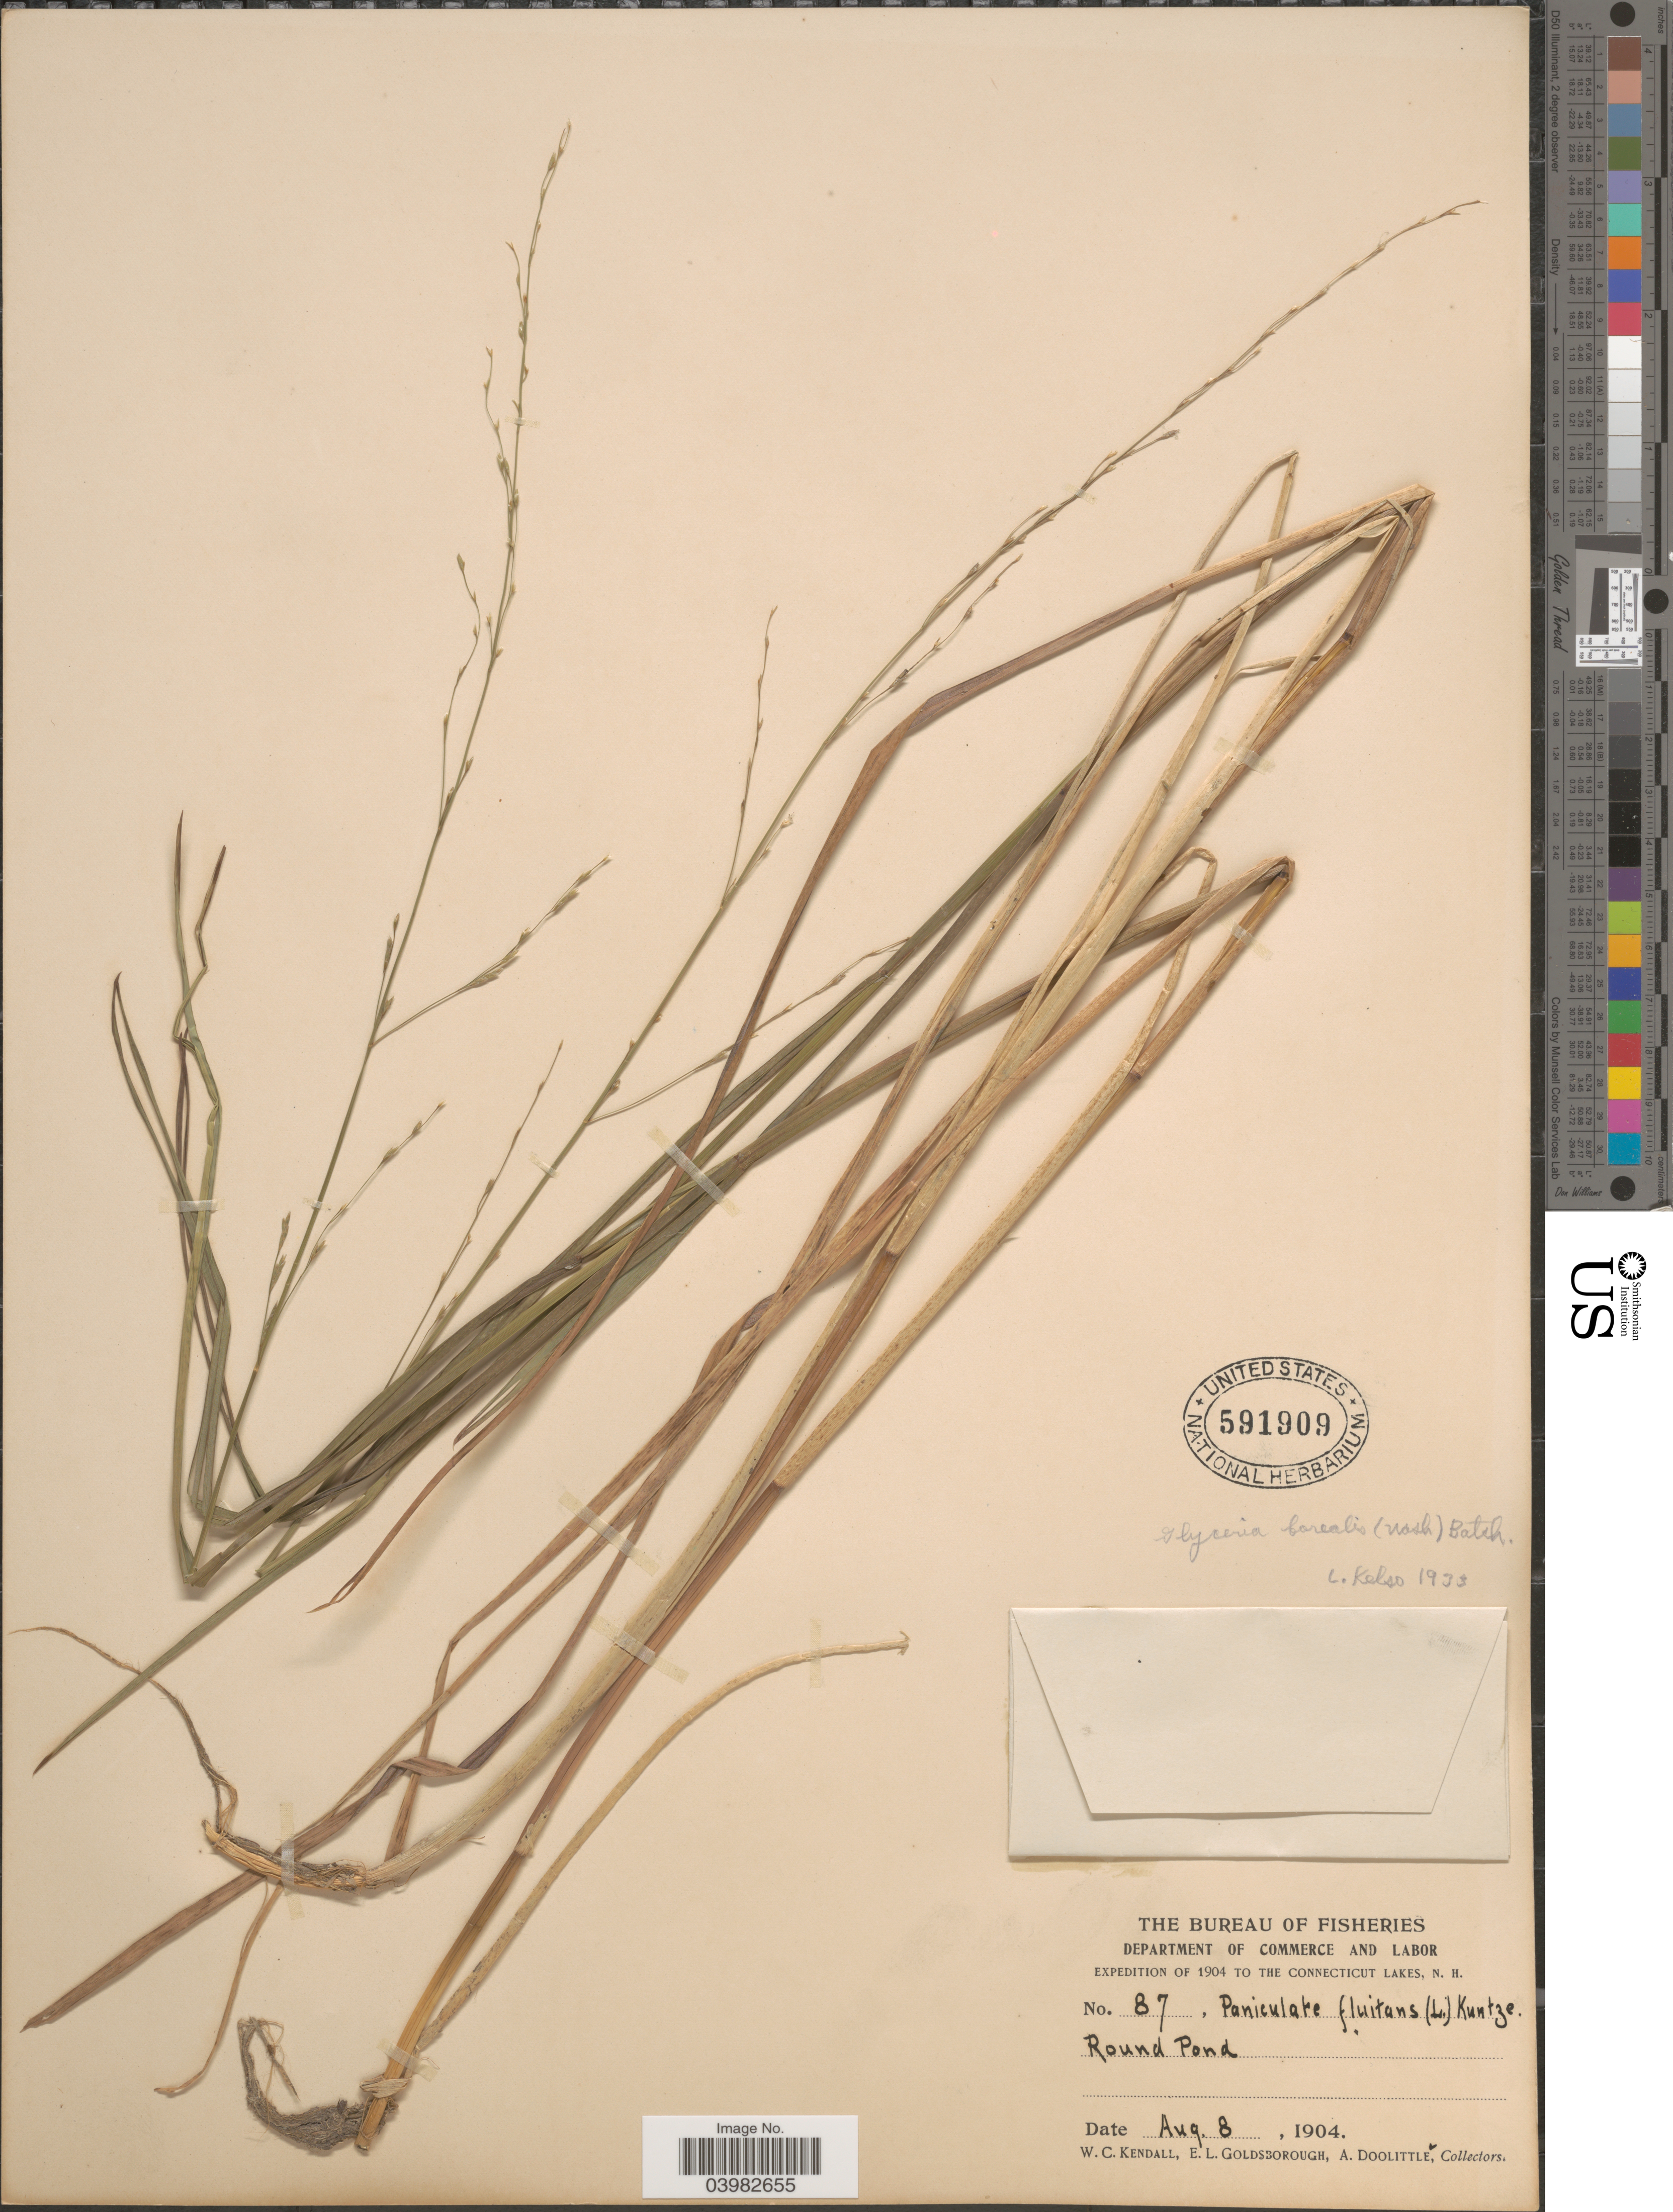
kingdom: Plantae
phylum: Tracheophyta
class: Liliopsida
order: Poales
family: Poaceae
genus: Glyceria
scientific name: Glyceria borealis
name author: (Nash) Batchelder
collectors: W. Kendall, E. Goldsborough & A. Doolittle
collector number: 87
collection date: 1904-08-08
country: United States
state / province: New Hampshire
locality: The Connecticut Lakes. Round Pond.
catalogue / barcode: US 591909